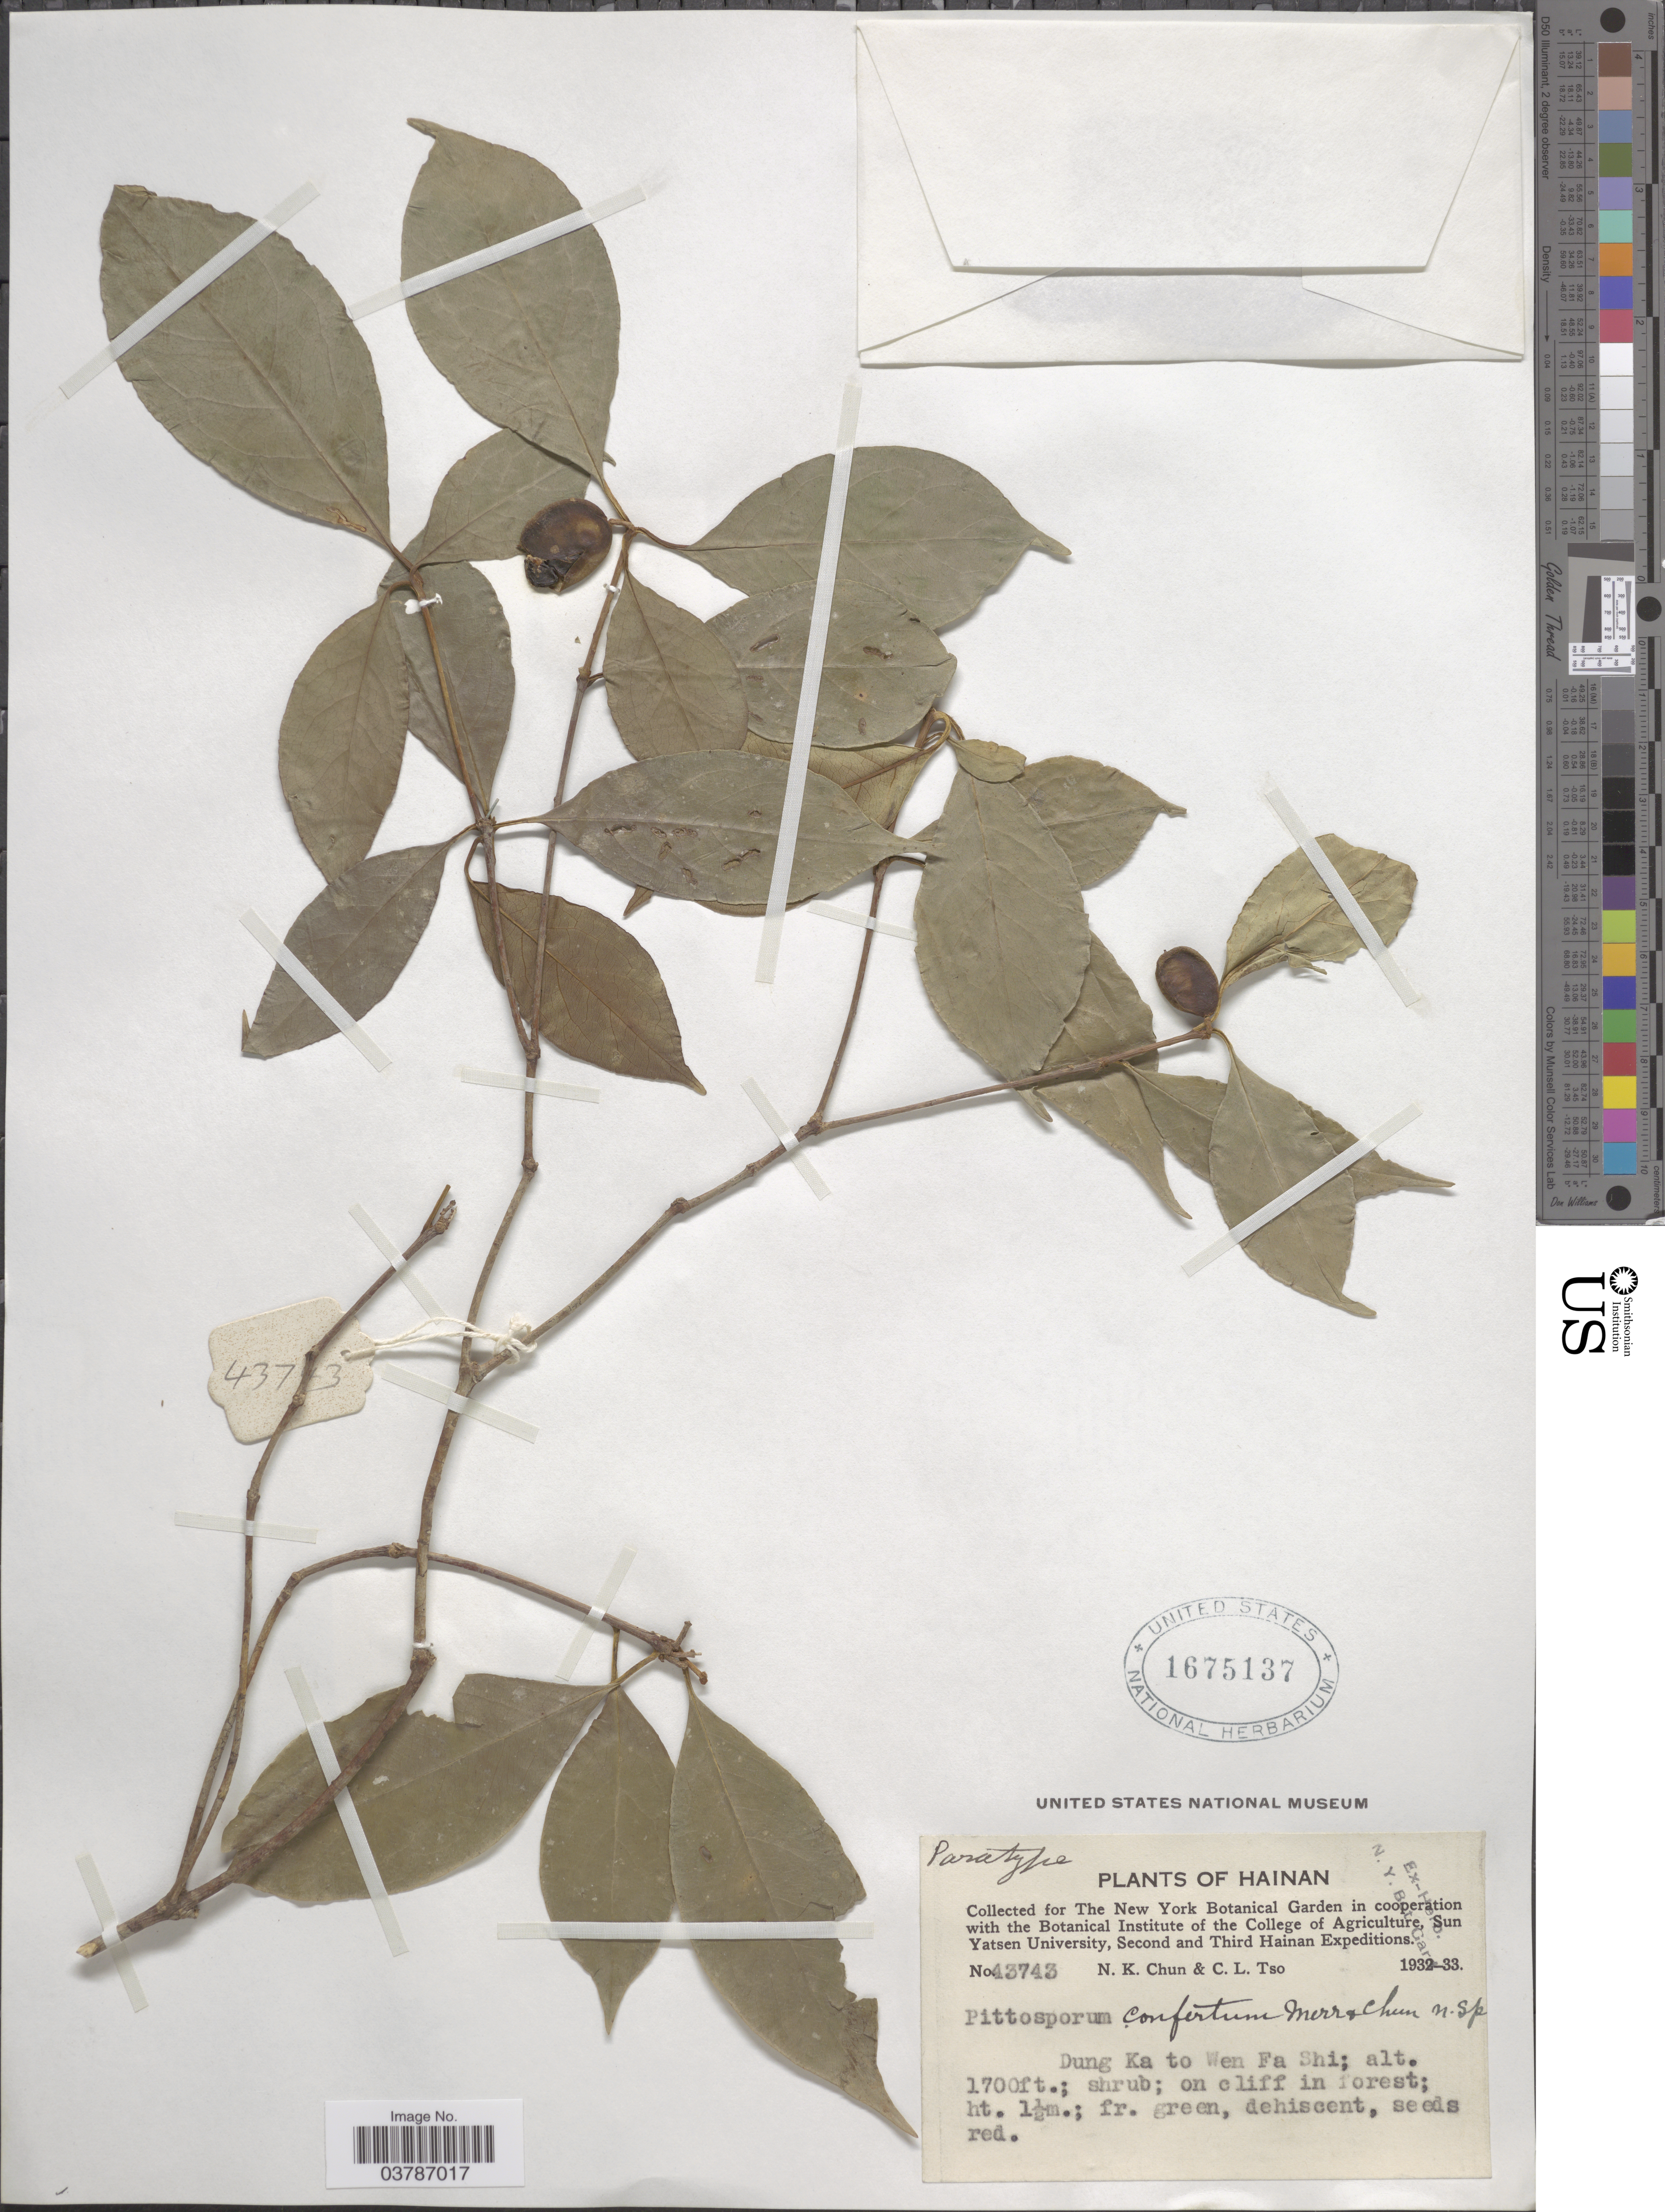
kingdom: Plantae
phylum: Tracheophyta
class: Magnoliopsida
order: Apiales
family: Pittosporaceae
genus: Pittosporum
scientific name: Pittosporum confertum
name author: Merr. & Chun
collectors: N. K. Chun & C. Tso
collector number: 43743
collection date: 1932/1933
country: China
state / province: Hainan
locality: Dung Ka to Wen Fa Shi.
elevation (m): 518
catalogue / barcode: US 1675137